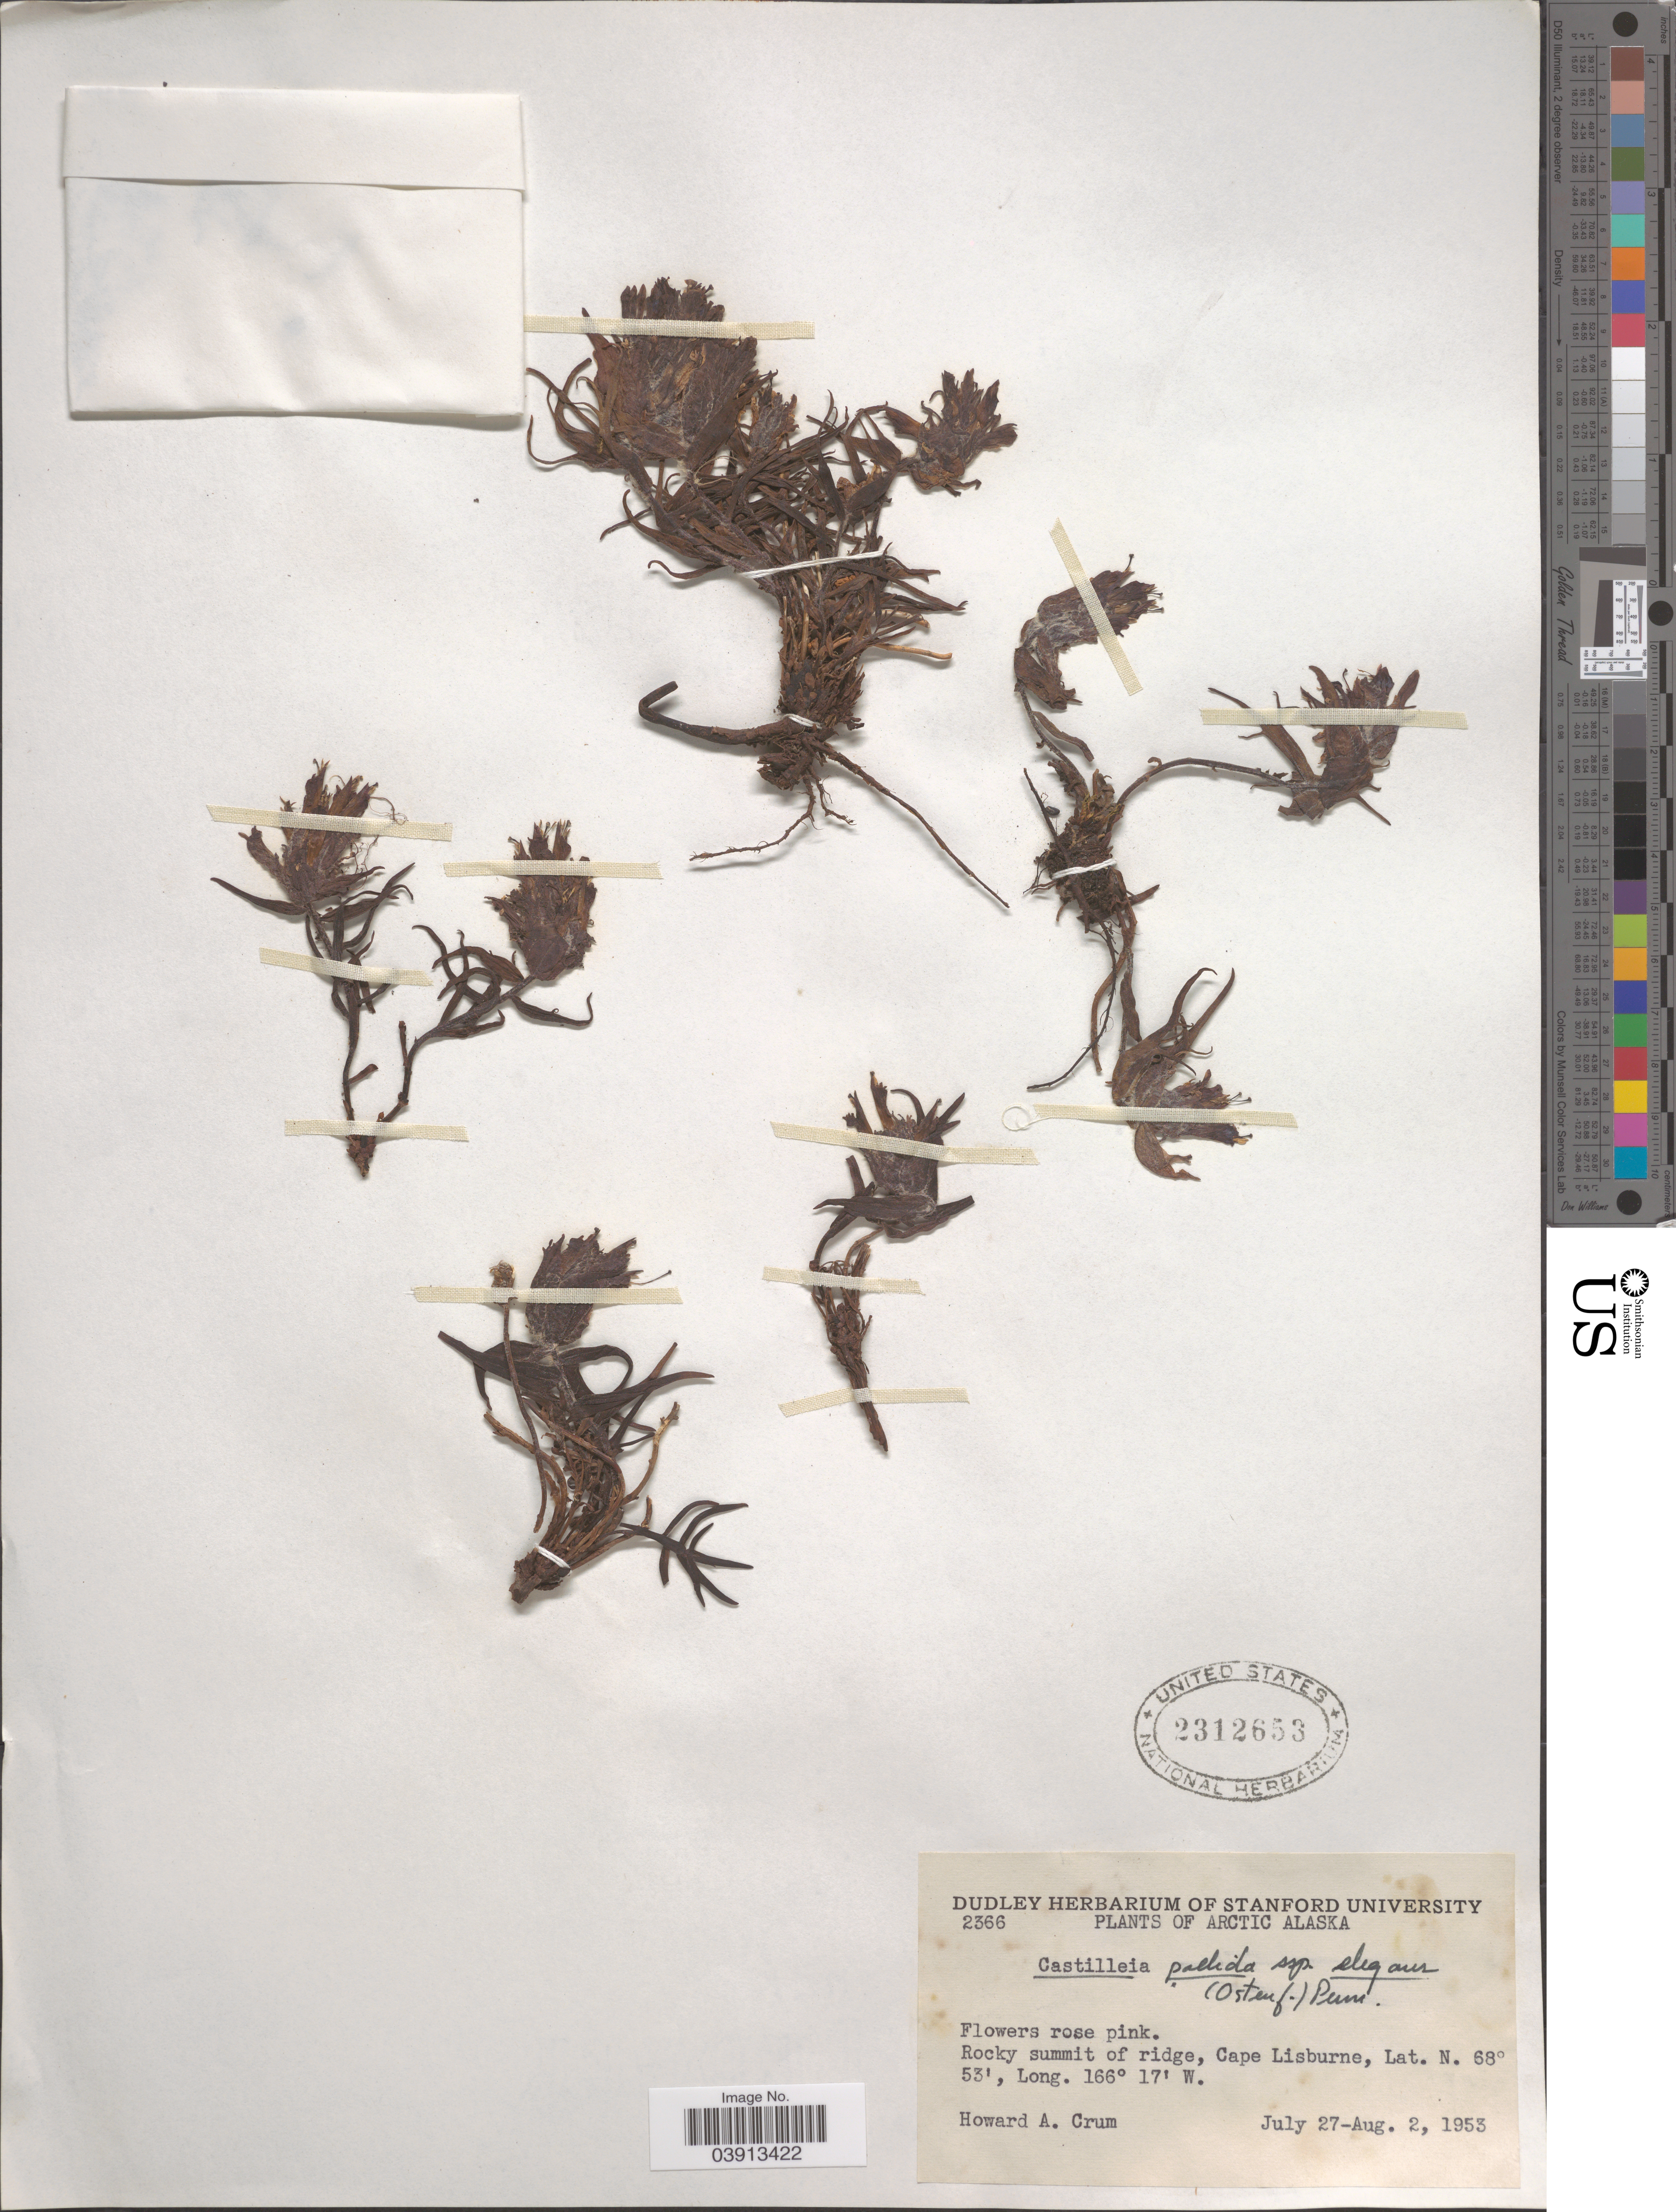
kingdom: Plantae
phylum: Tracheophyta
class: Magnoliopsida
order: Lamiales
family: Orobanchaceae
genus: Castilleja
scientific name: Castilleja pallida var. elegans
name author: (Malte) Pennell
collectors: H. A. Crum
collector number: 2366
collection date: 1953-07-27/1953-08-02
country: United States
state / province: Alaska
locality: Arctic Alaska. Cape Lisburne.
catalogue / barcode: US 2312653